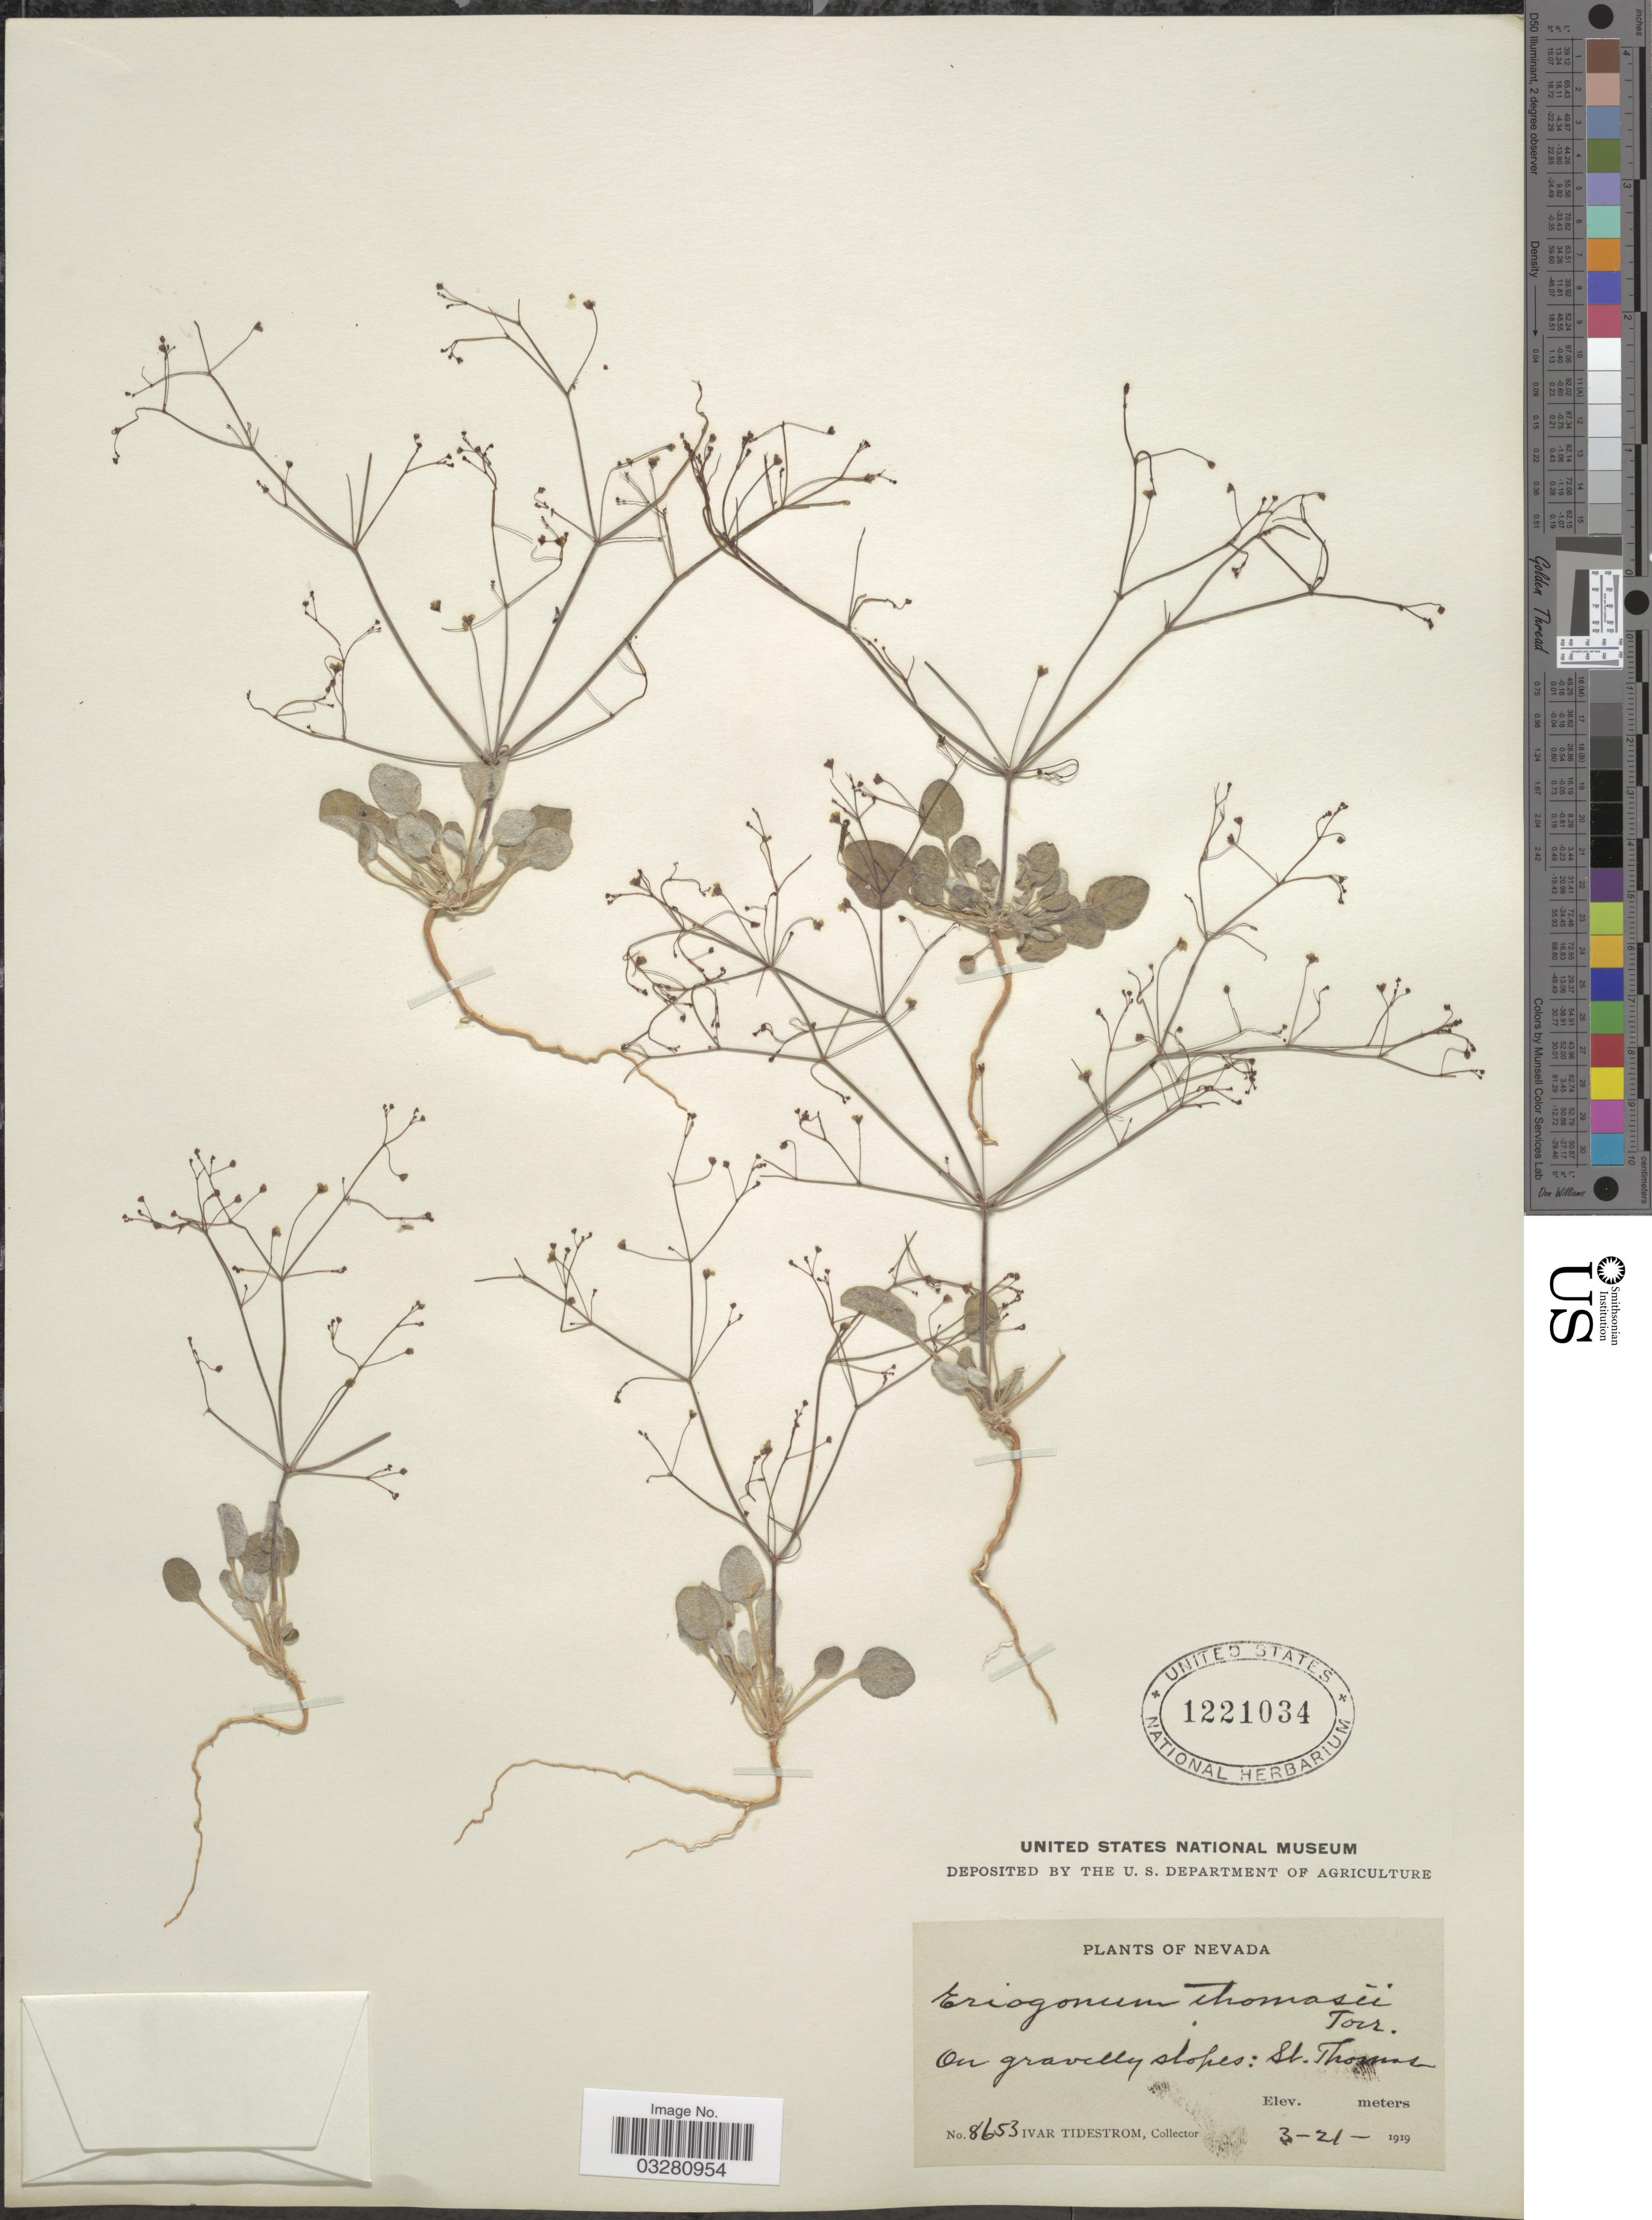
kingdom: Plantae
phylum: Tracheophyta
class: Magnoliopsida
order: Caryophyllales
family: Polygonaceae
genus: Eriogonum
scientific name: Eriogonum thomasii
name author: Torr.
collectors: I. F. Tidestrom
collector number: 8653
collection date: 1919-03-21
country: United States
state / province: Nevada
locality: St. Thomas.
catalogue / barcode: US 1221034